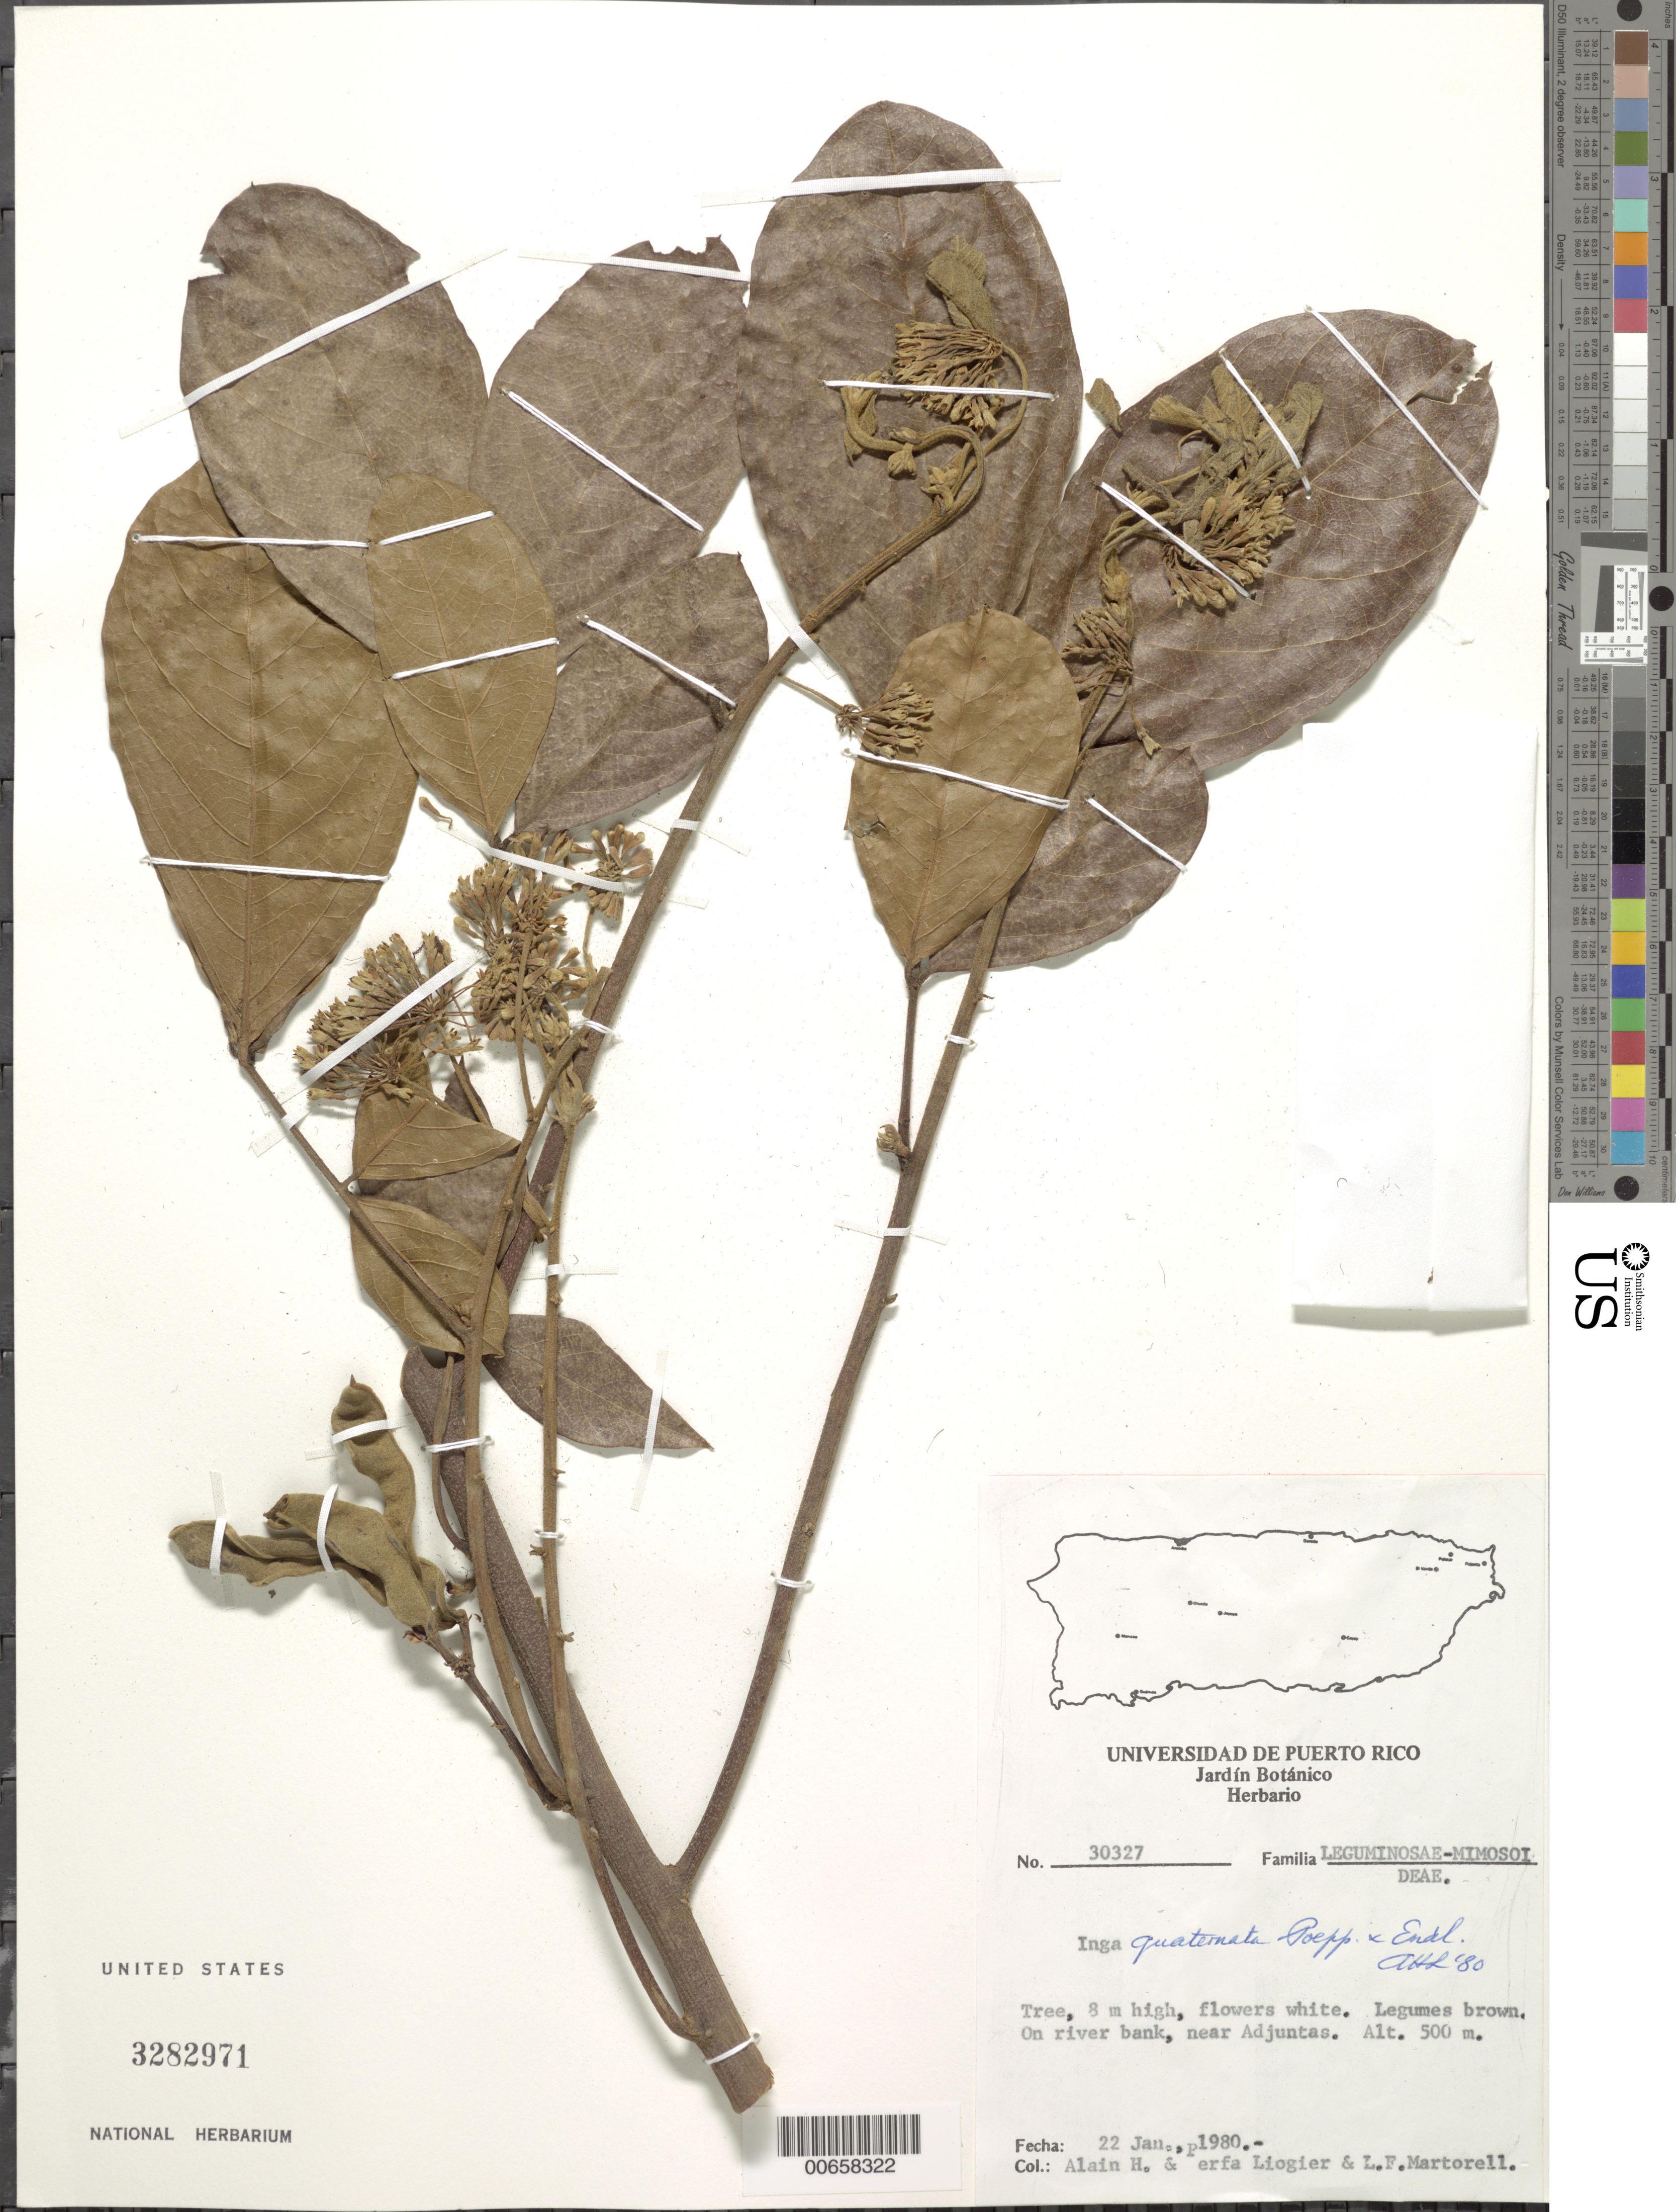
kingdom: Plantae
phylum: Tracheophyta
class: Magnoliopsida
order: Fabales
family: Fabaceae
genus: Inga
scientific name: Inga quaternata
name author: Poepp. & Endl.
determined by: Liogier, Alain H.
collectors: A. H. Liogier, M. P. Liogier & L. Martorell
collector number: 30327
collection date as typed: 22 Jan 1980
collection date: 1980-01-22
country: Puerto Rico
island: Greater Antilles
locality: Adjuntas, near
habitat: On river bank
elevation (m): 500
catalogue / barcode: US 3282971